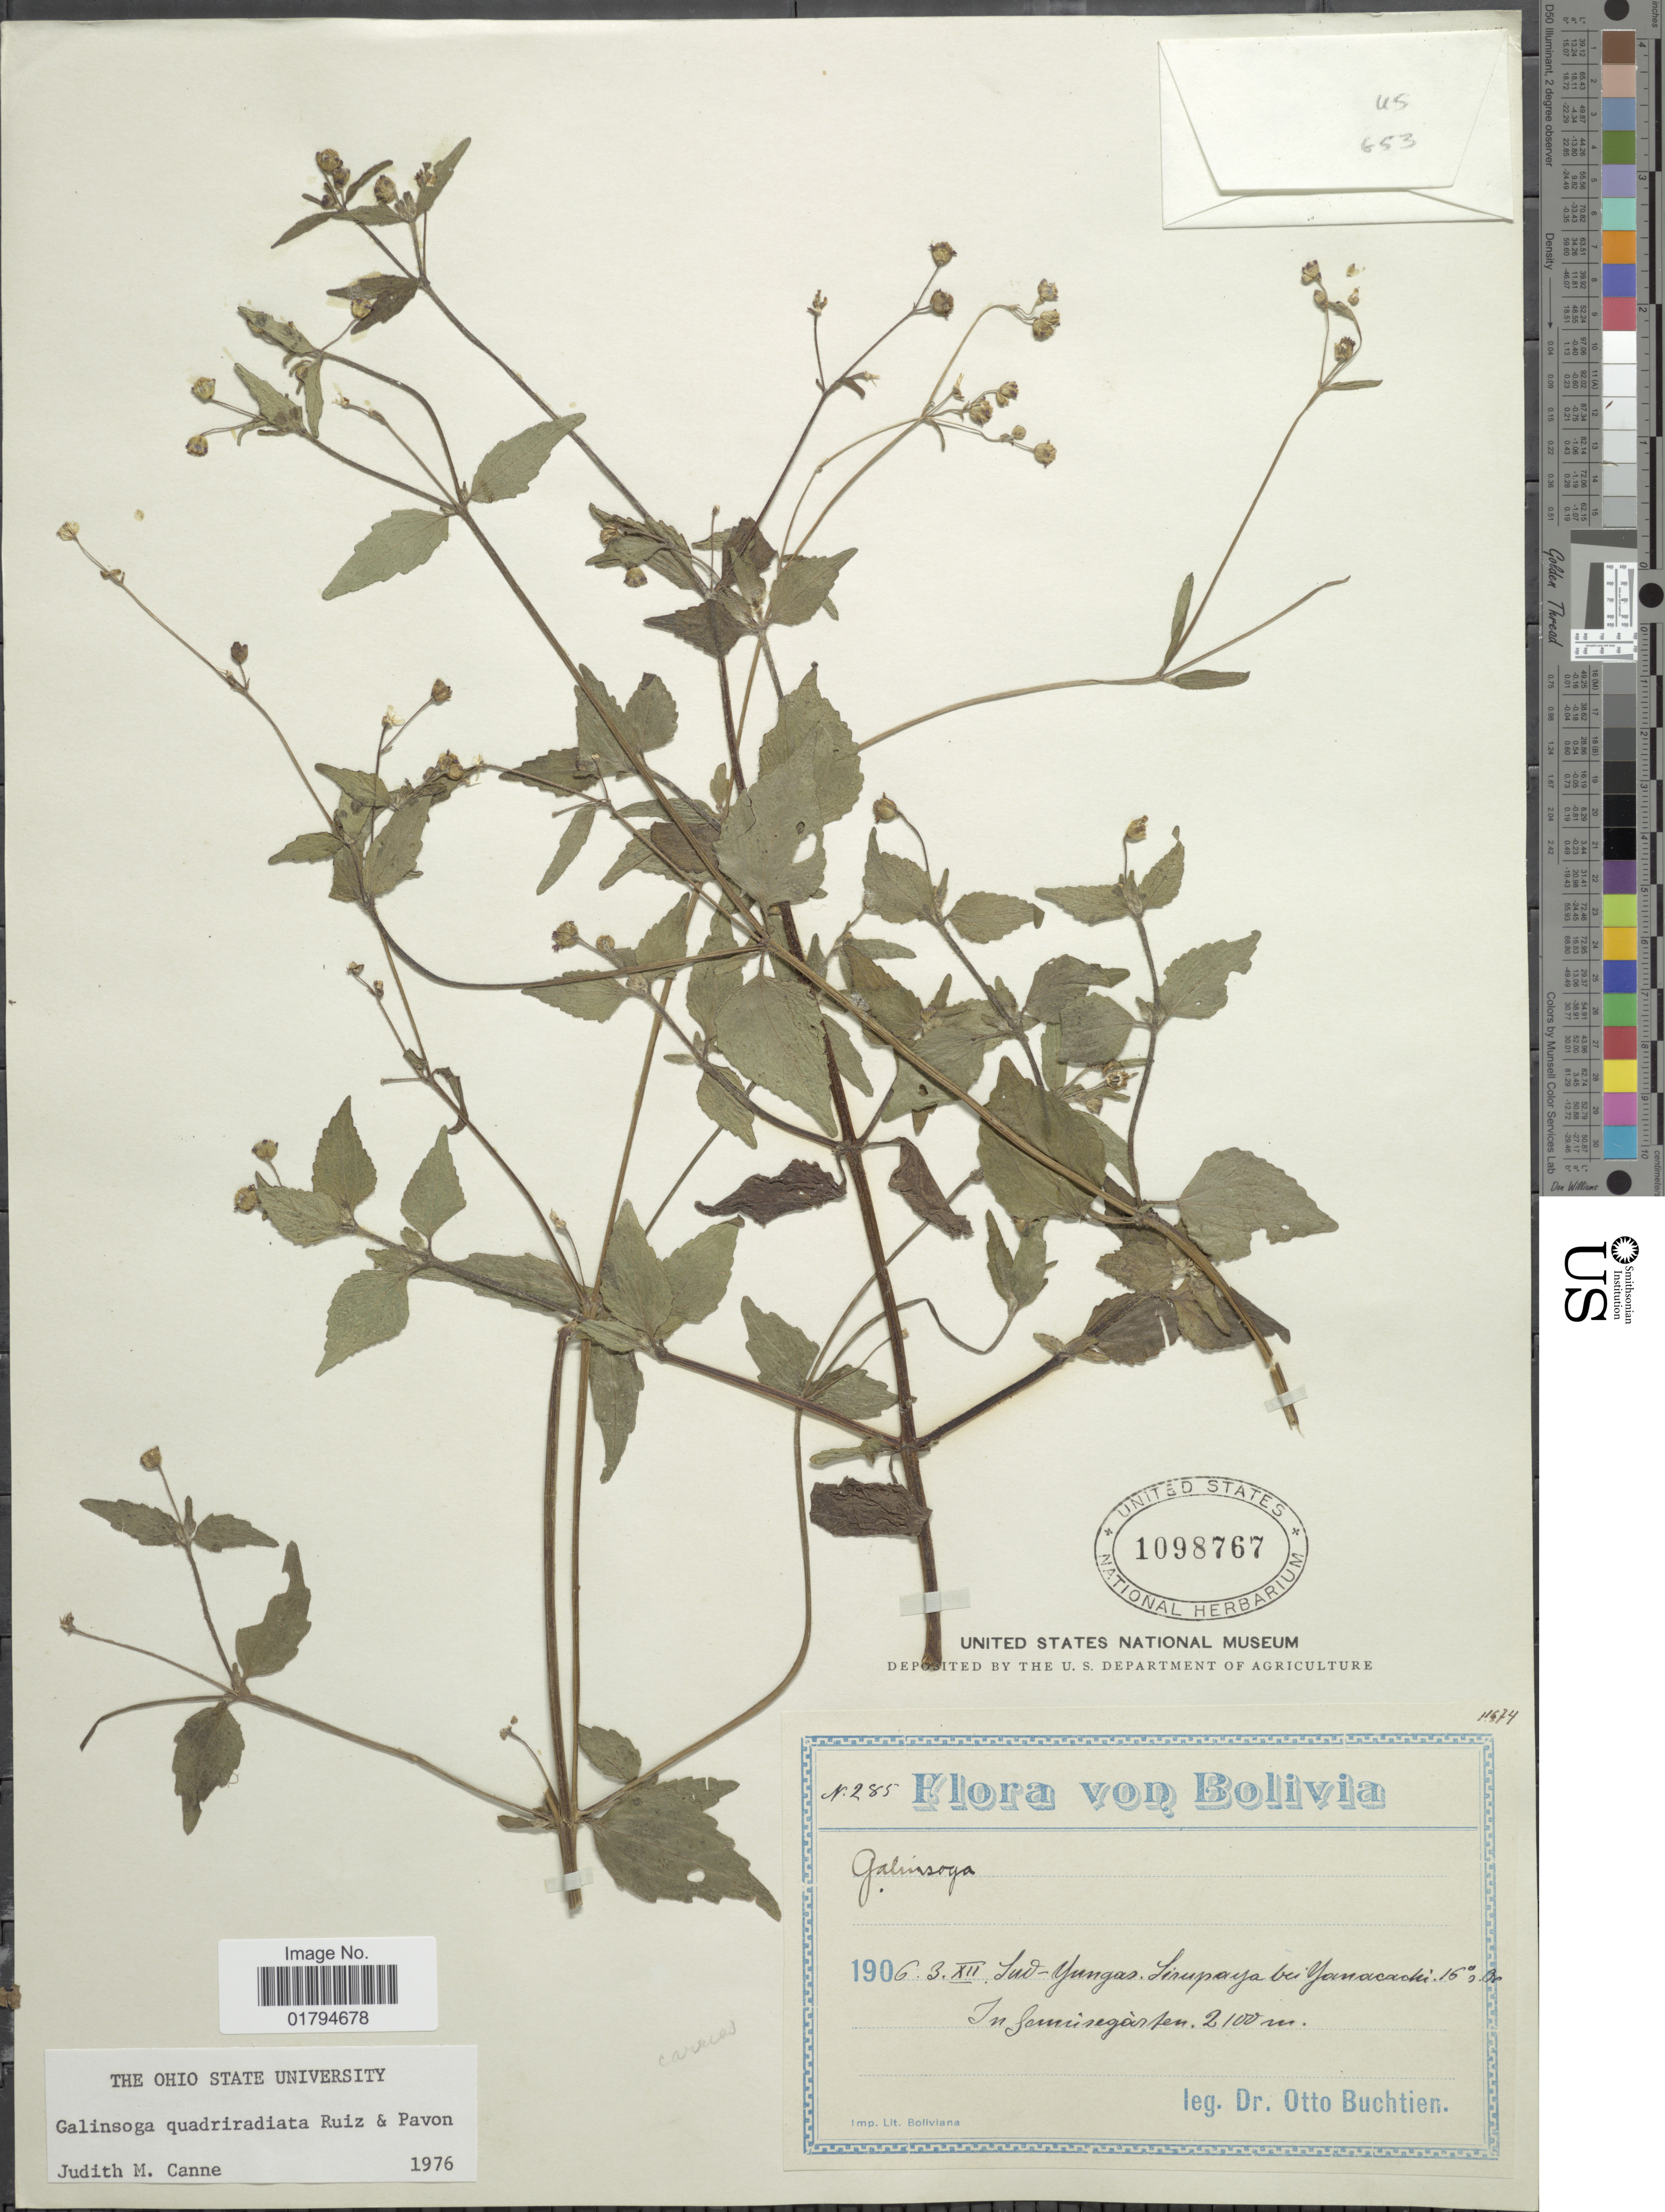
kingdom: Plantae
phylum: Tracheophyta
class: Magnoliopsida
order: Asterales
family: Asteraceae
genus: Galinsoga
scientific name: Galinsoga quadriradiata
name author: Ruiz & Pav.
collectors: O. Buchtien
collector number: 285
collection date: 1906-12-03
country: Bolivia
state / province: La Paz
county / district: Sud Yungas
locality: Yanacachi.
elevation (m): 2100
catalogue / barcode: US 1098767